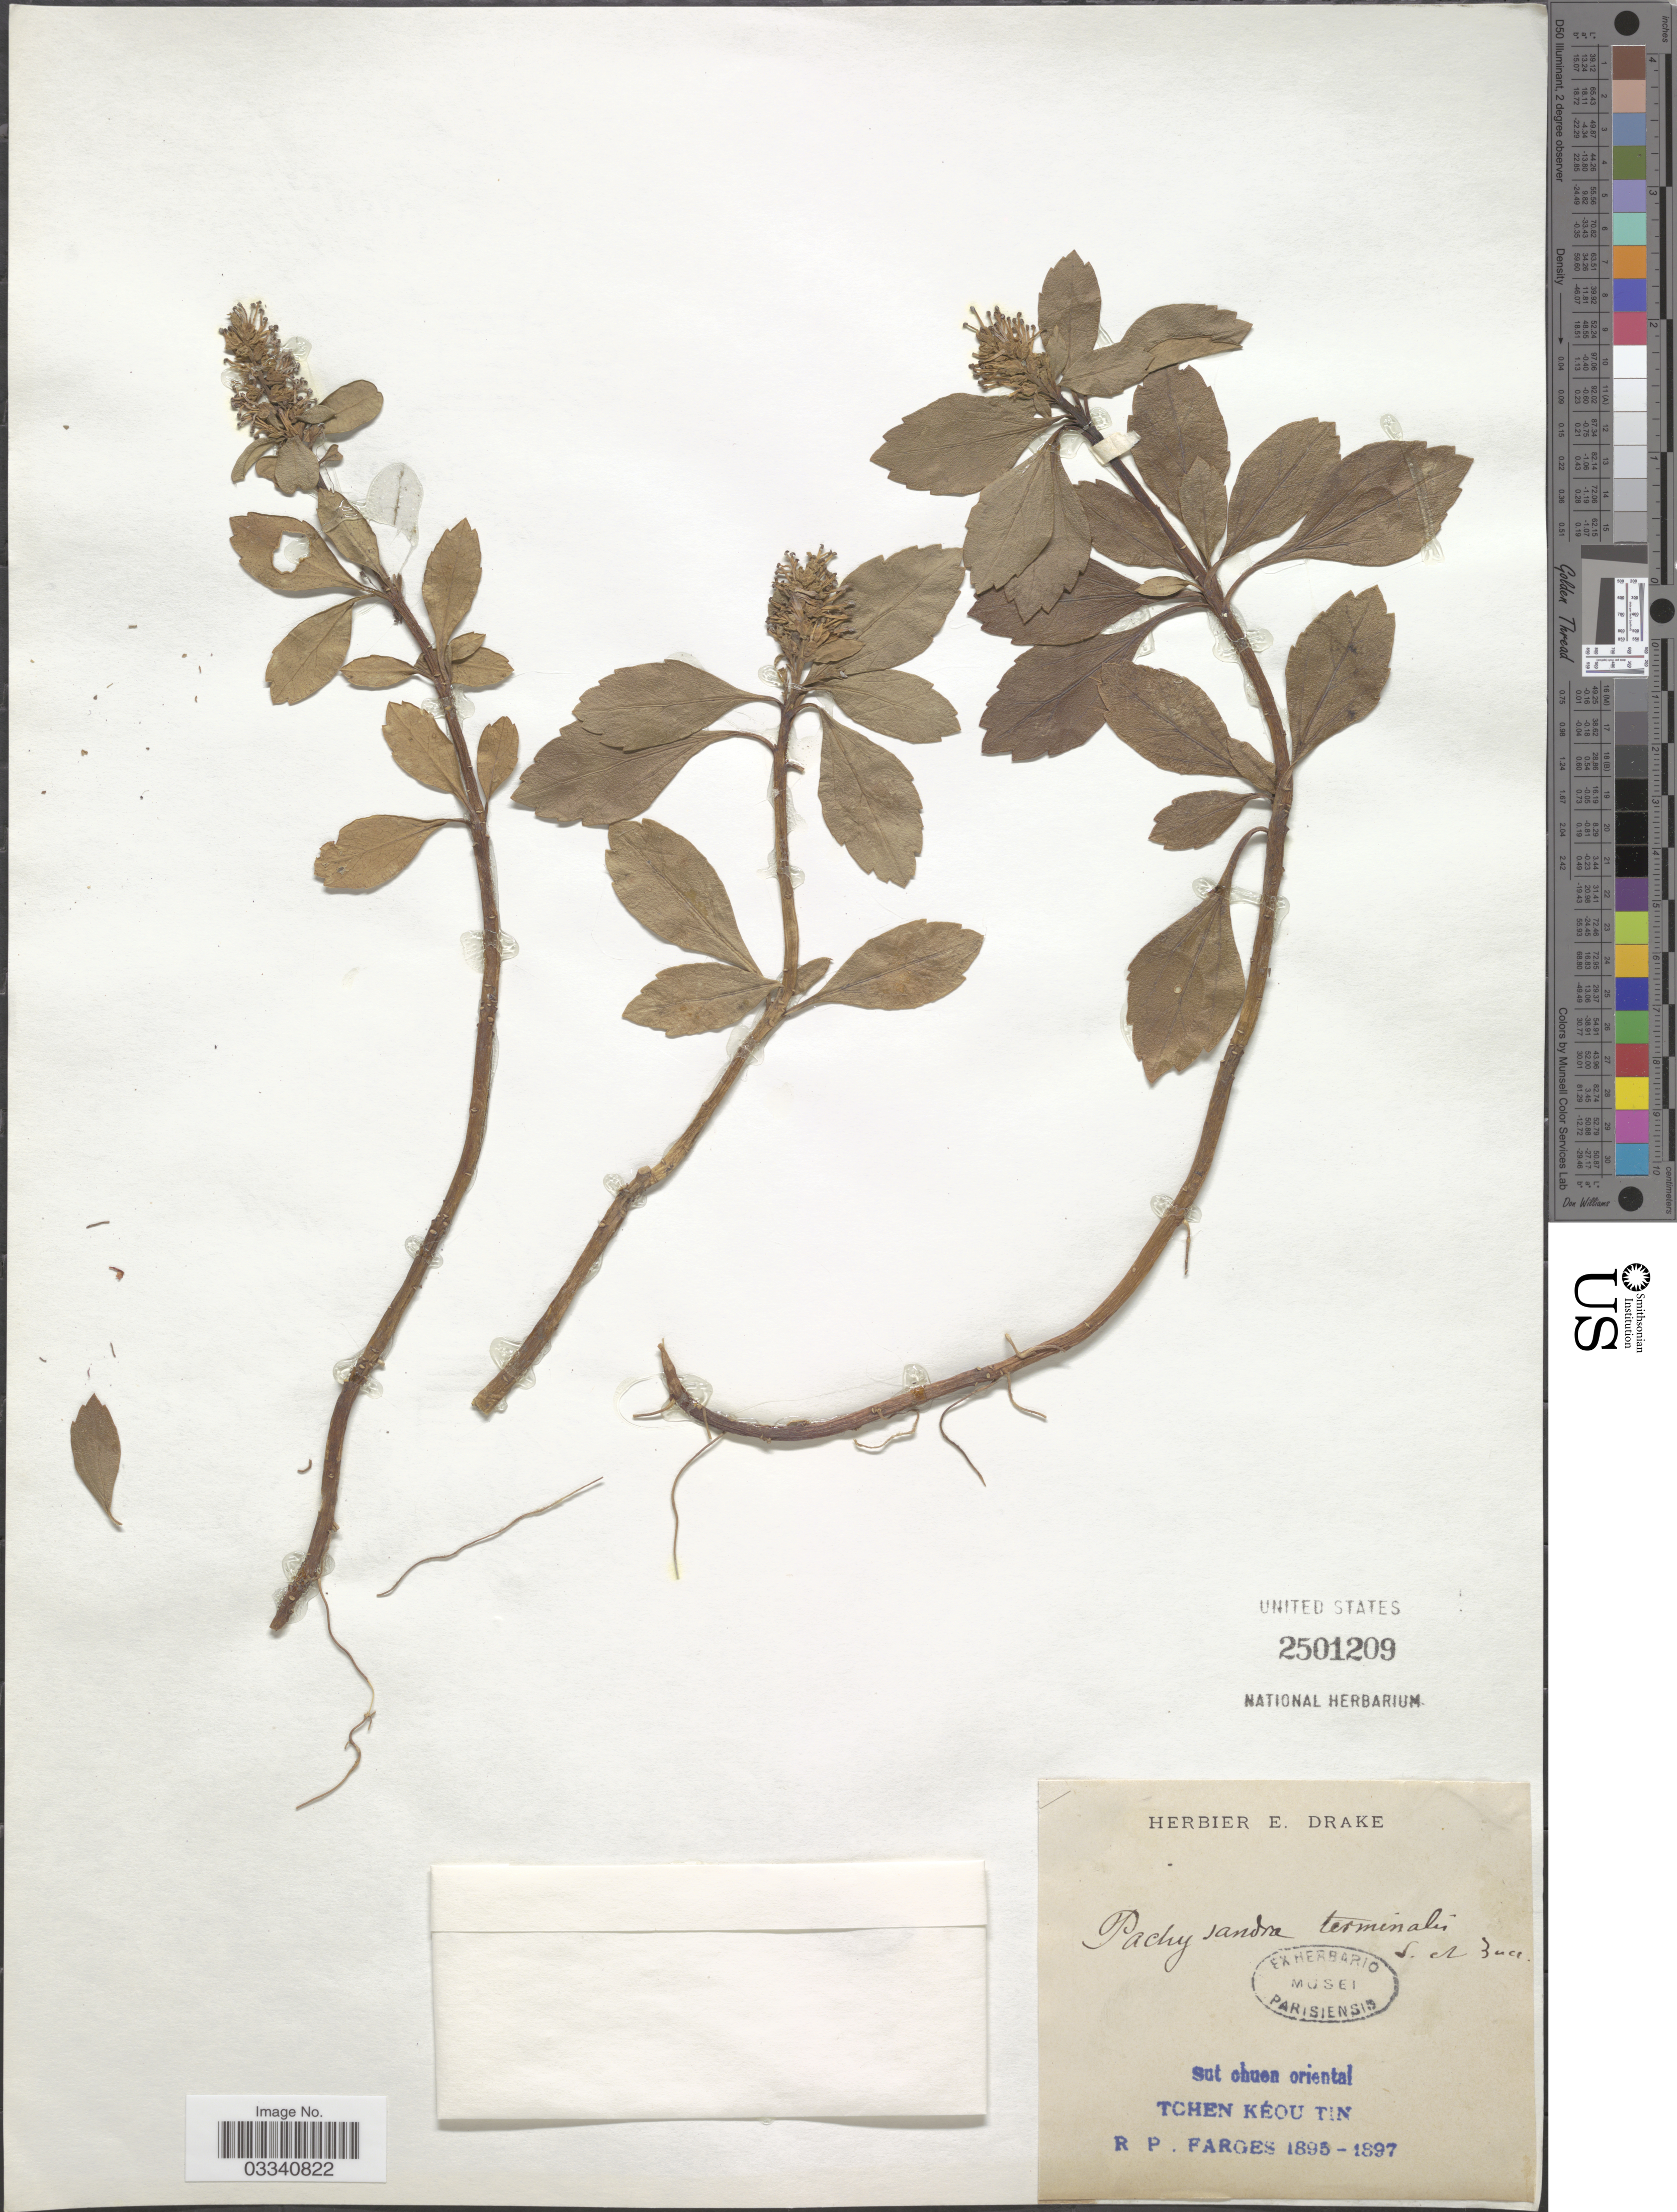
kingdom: Plantae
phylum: Tracheophyta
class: Magnoliopsida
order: Buxales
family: Buxaceae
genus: Pachysandra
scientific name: Pachysandra terminalis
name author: Siebert & Zucc.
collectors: R. Farges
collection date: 1895/1897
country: China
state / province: Sichuan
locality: Sut chuen oriental. Tchen Kéou Tin.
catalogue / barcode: US 2501209